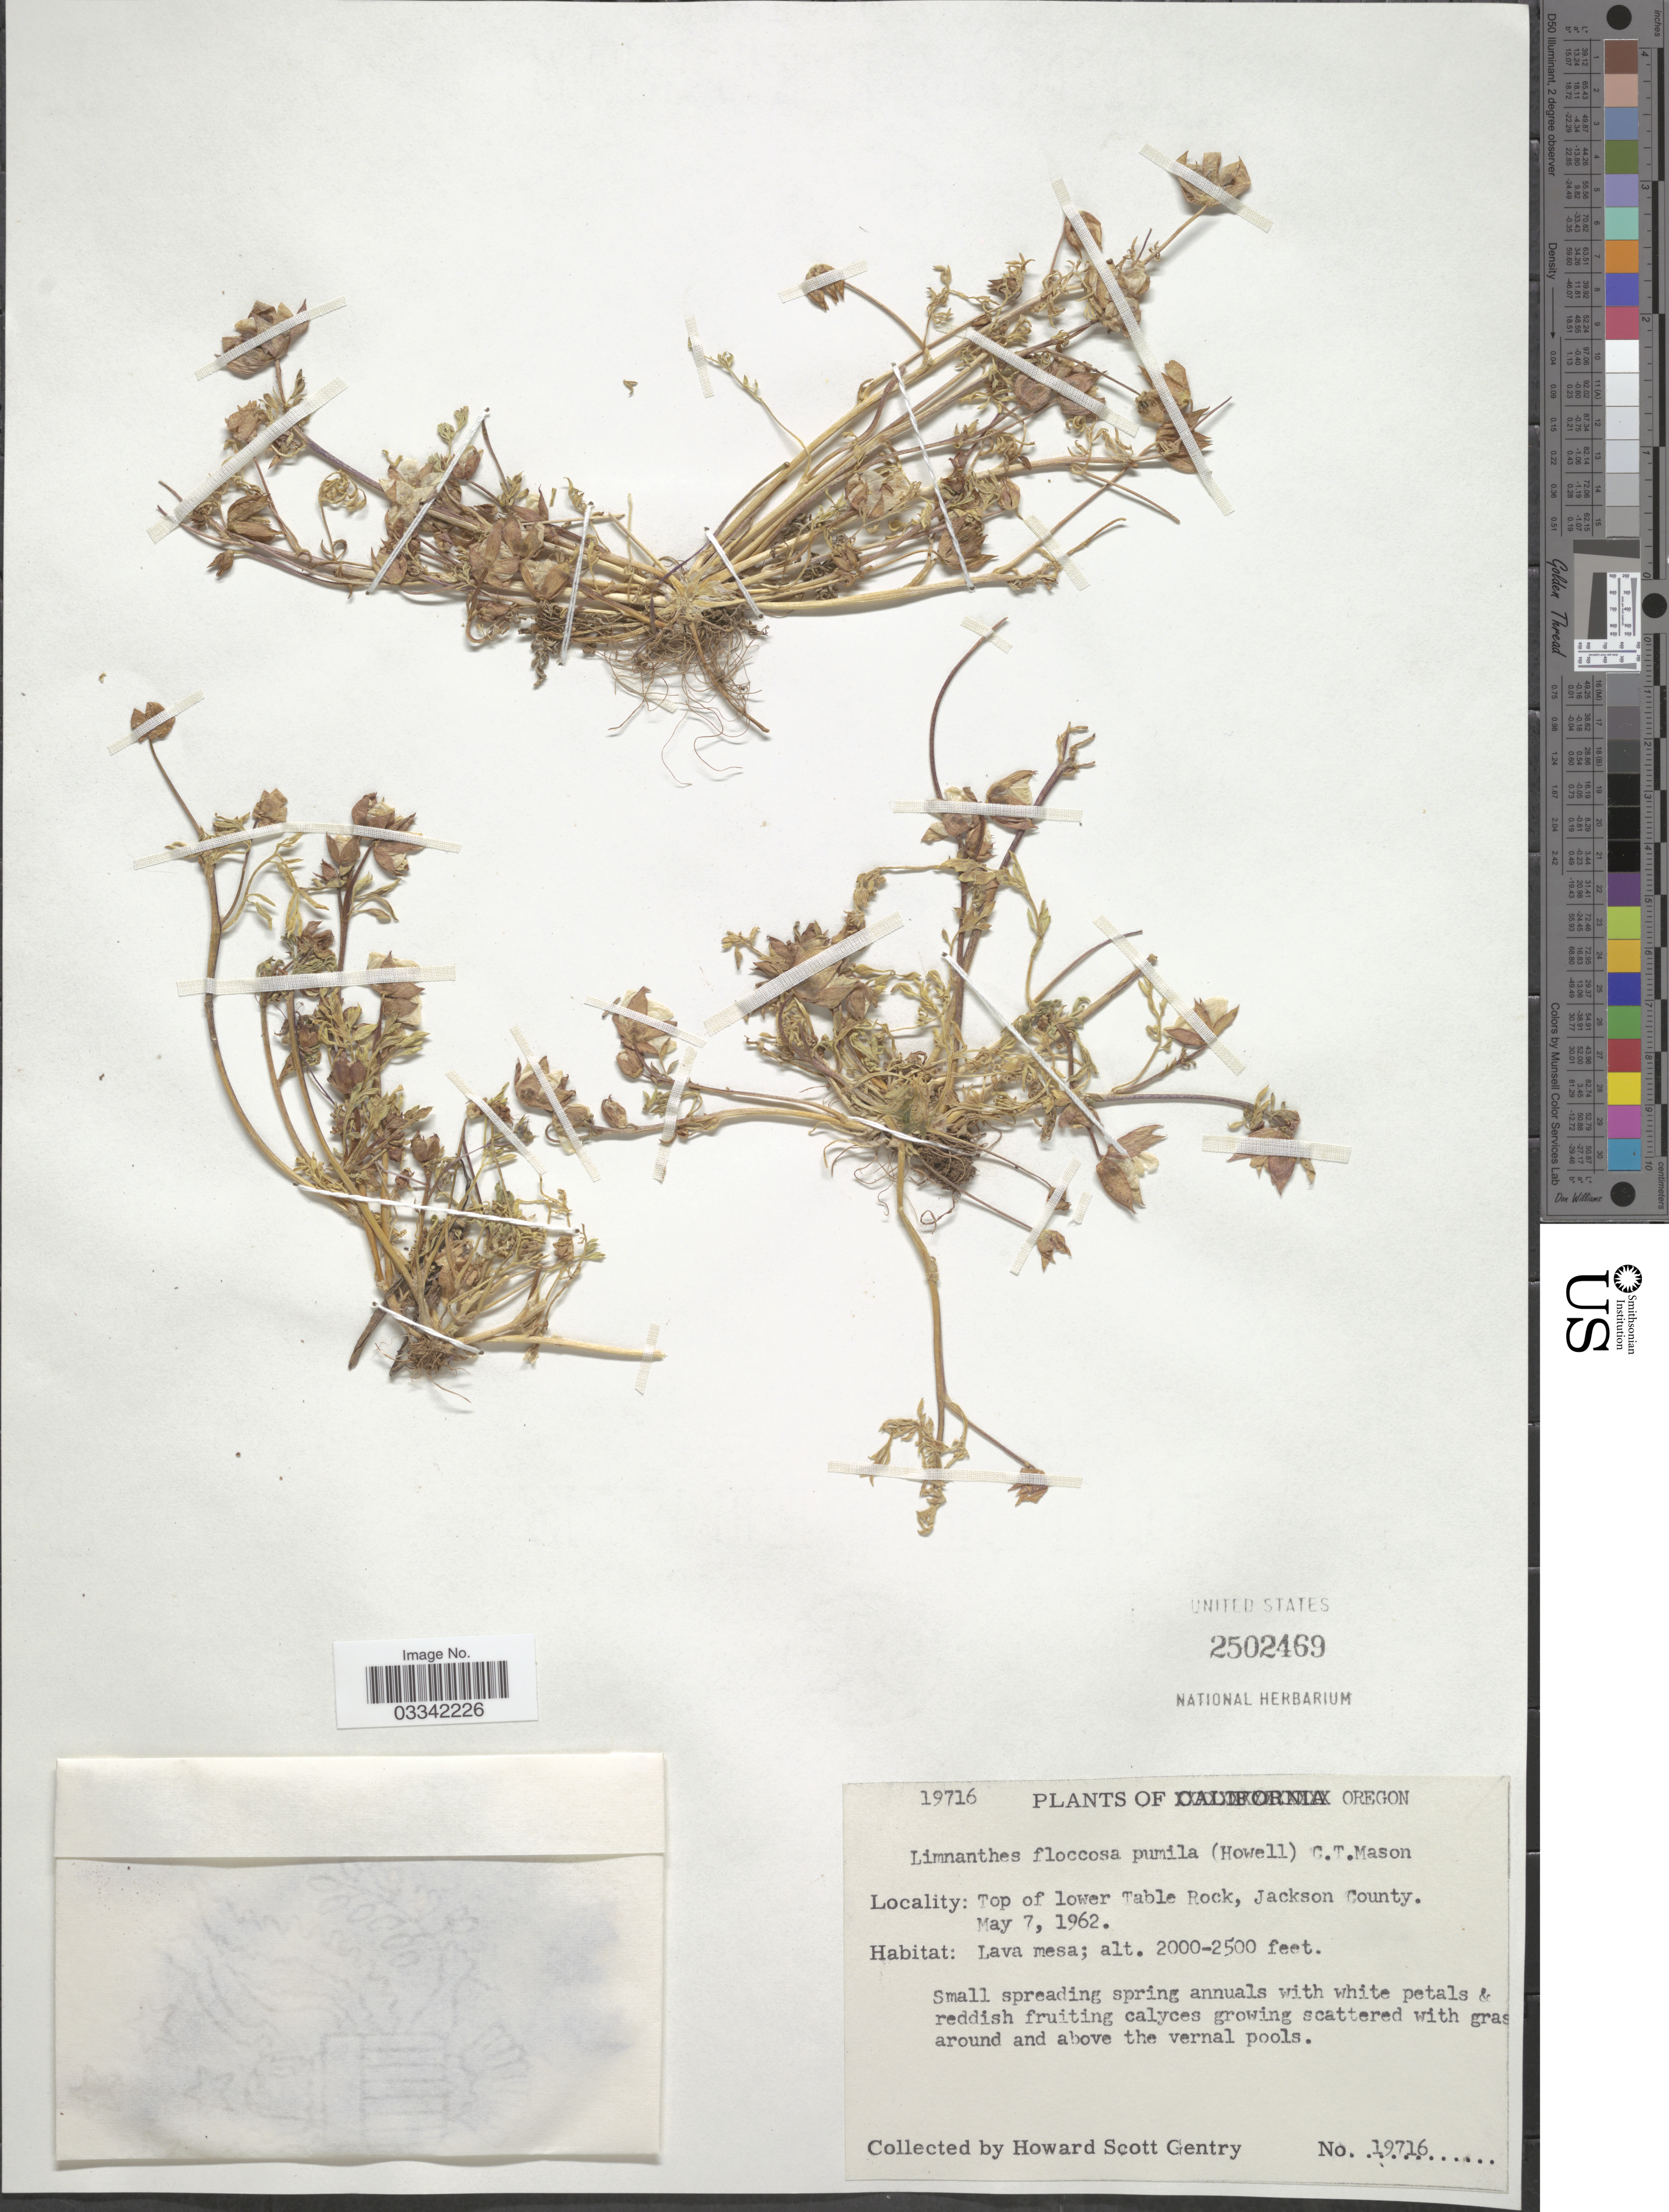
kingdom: Plantae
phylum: Tracheophyta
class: Magnoliopsida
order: Brassicales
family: Limnanthaceae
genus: Limnanthes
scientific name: Limnanthes floccosa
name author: Howell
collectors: H. S. Gentry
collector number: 19716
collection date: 1962-05-07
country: United States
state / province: Oregon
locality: Top of lower Table Rock, Jackson County.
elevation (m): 610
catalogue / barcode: US 2502469